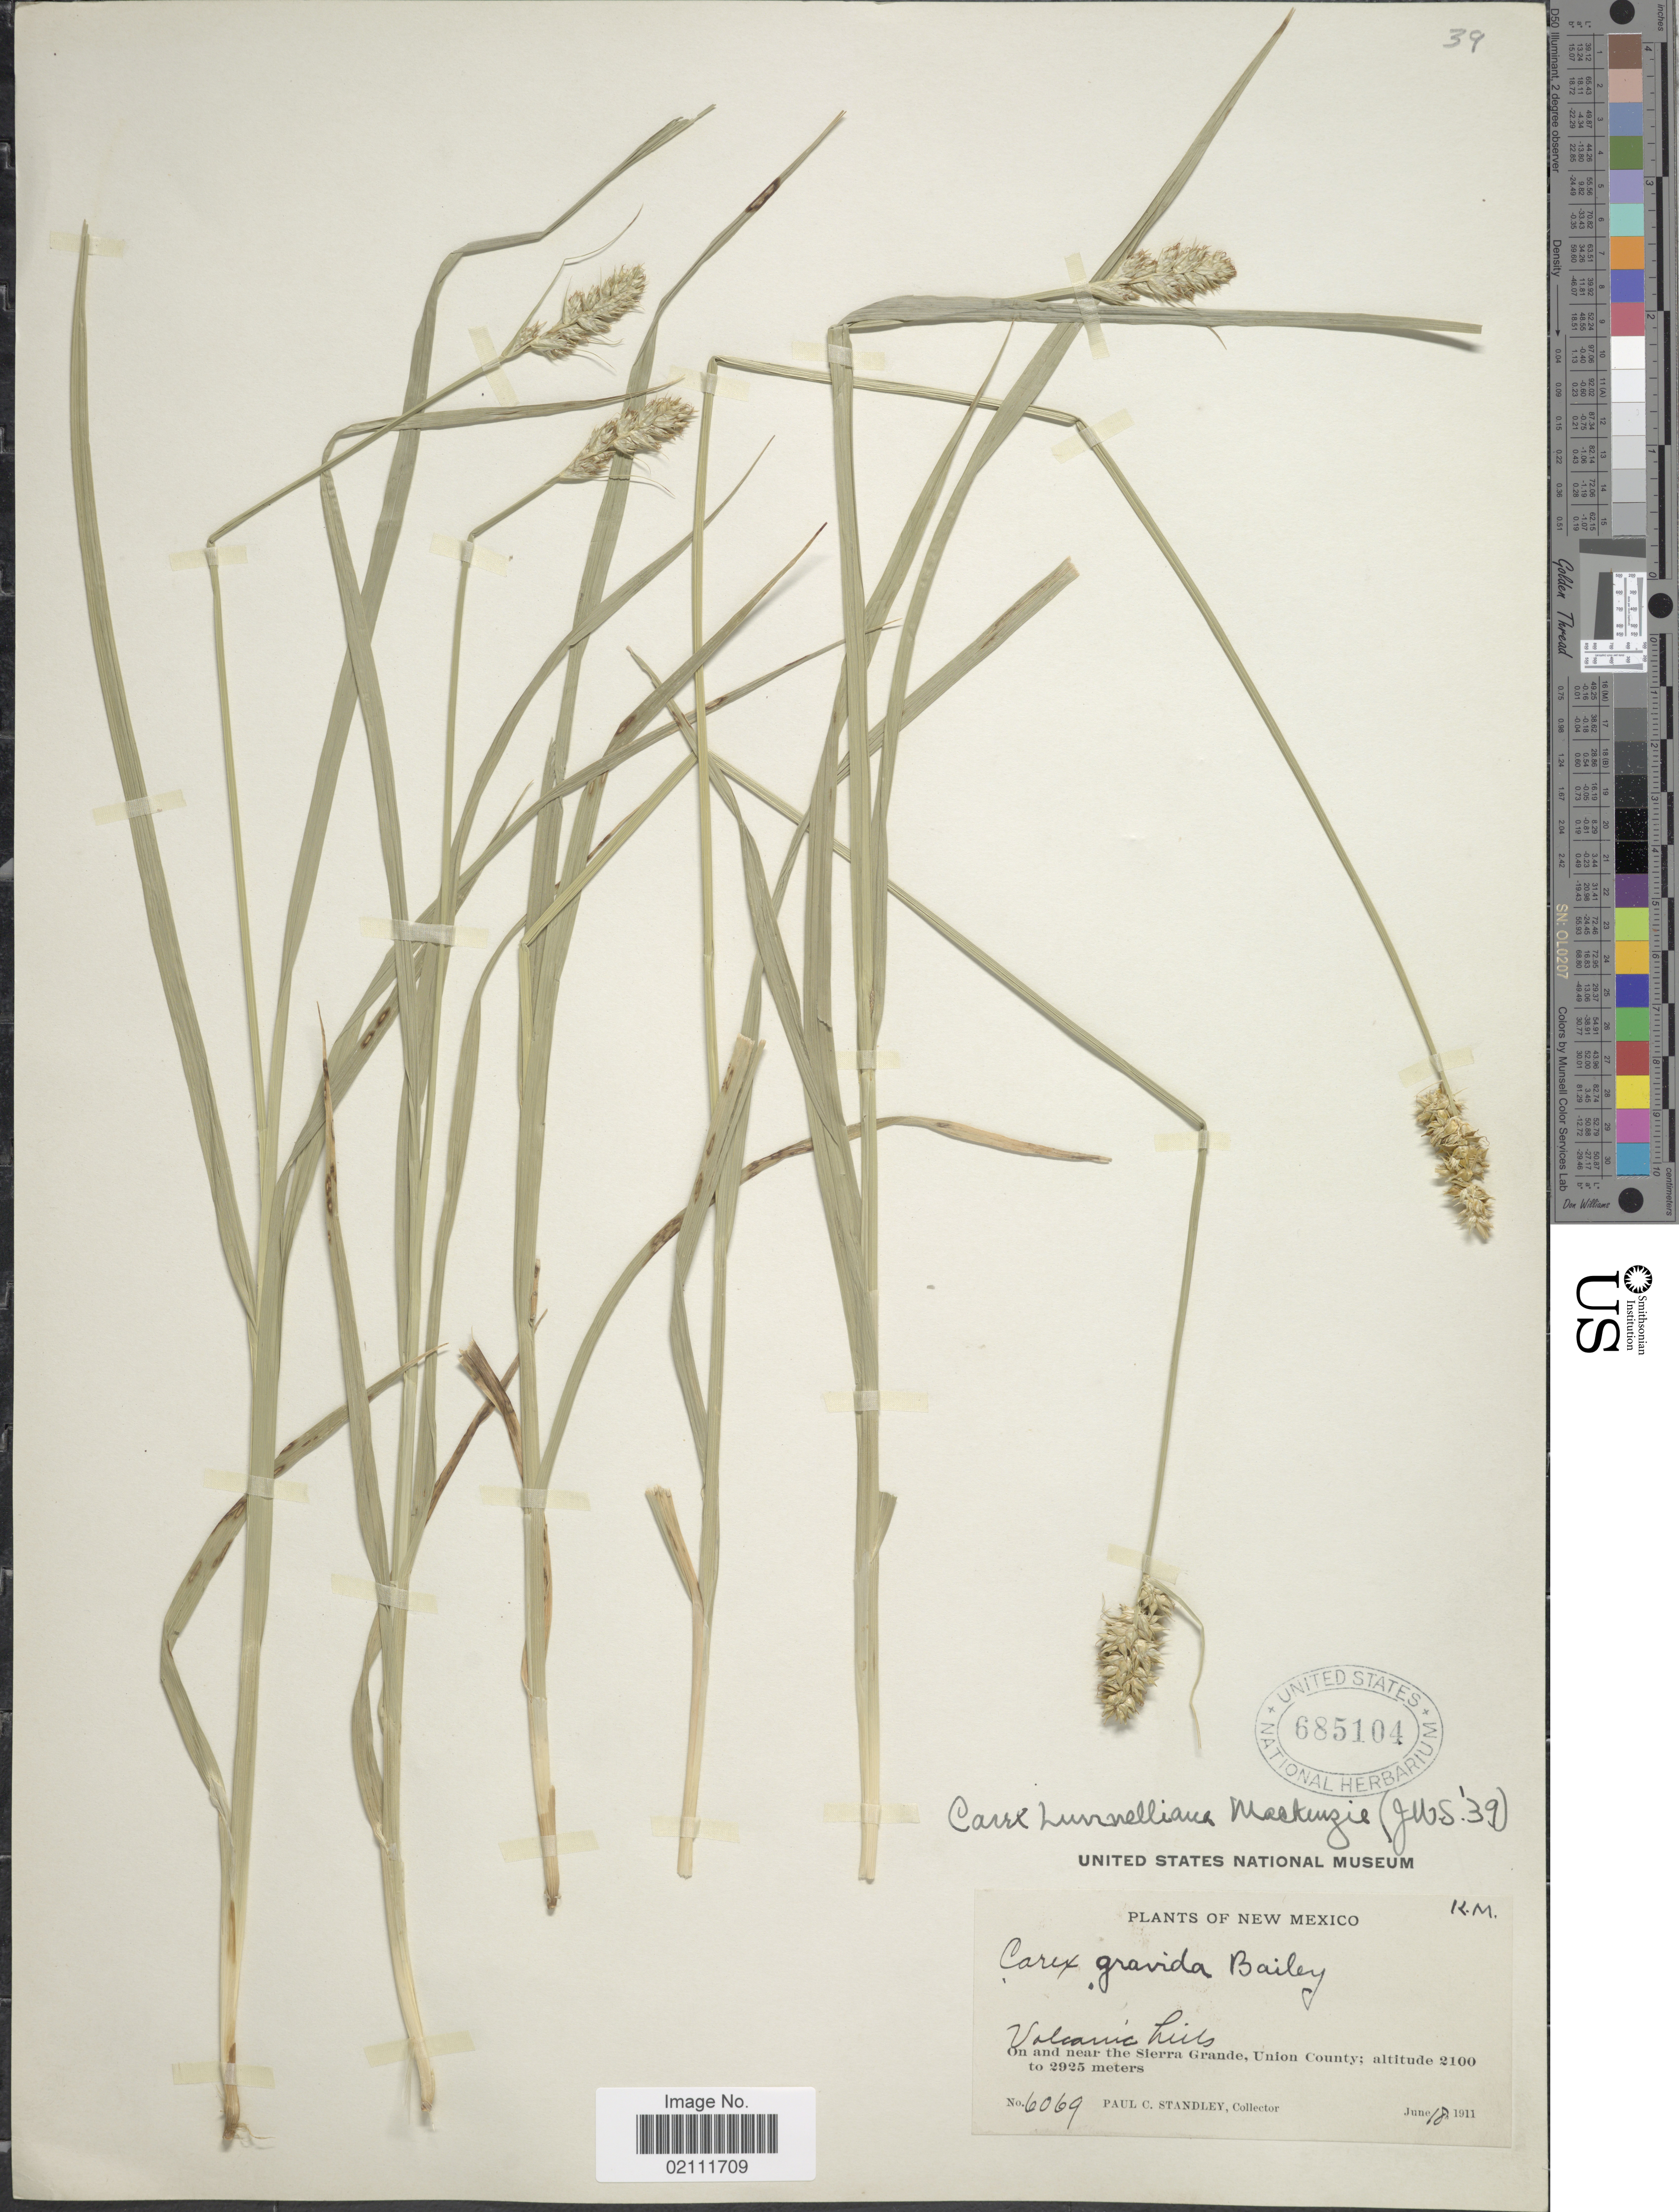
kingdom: Plantae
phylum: Tracheophyta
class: Liliopsida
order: Poales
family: Cyperaceae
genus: Carex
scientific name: Carex gravida var. lunelliana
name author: (Mack.) F.J. Herm.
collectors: P. C. Standley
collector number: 6069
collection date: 1911-06-18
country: United States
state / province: New Mexico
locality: Volcanic hills, on and near the Sierra Grande, Union County.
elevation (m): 2100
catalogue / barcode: US 685104